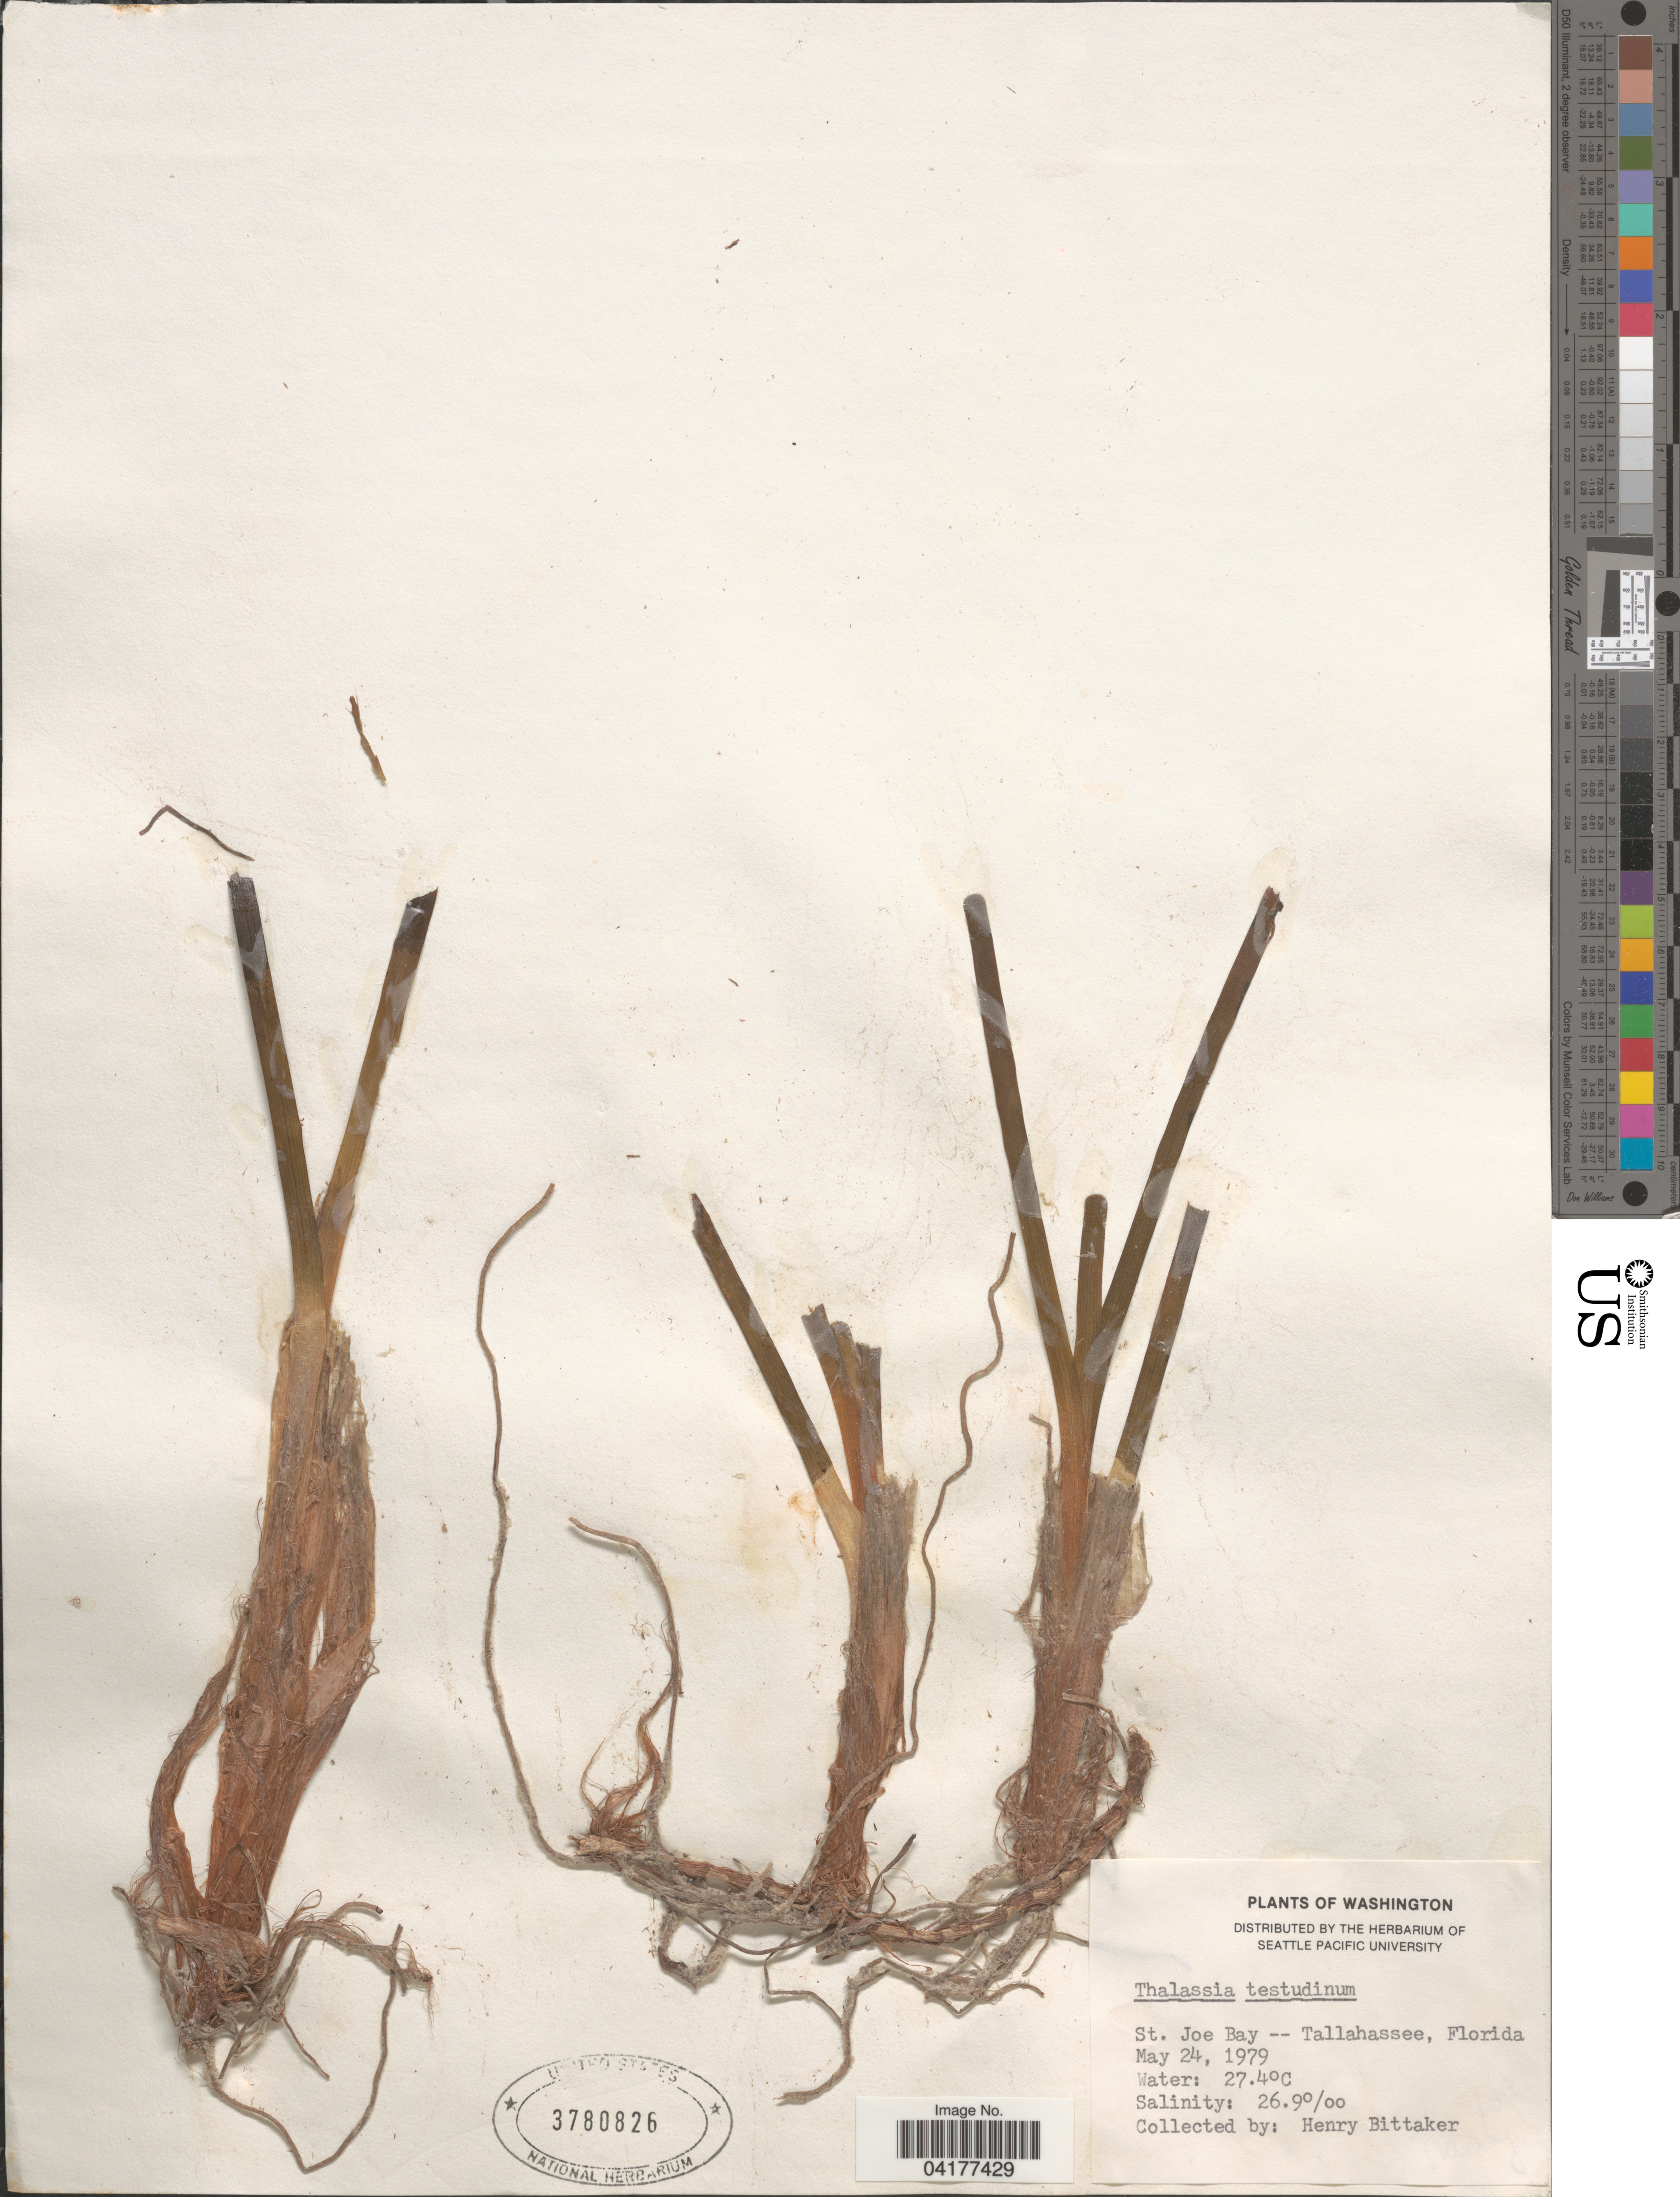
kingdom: Plantae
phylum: Tracheophyta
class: Liliopsida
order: Alismatales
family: Hydrocharitaceae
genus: Thalassia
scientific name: Thalassia testudinum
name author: Banks & Sol. ex K.D. Koenig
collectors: H. Bittaker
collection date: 1979-05-24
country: United States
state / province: Florida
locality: St. Joe Bay -- Tallahassee.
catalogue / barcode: US 3780826